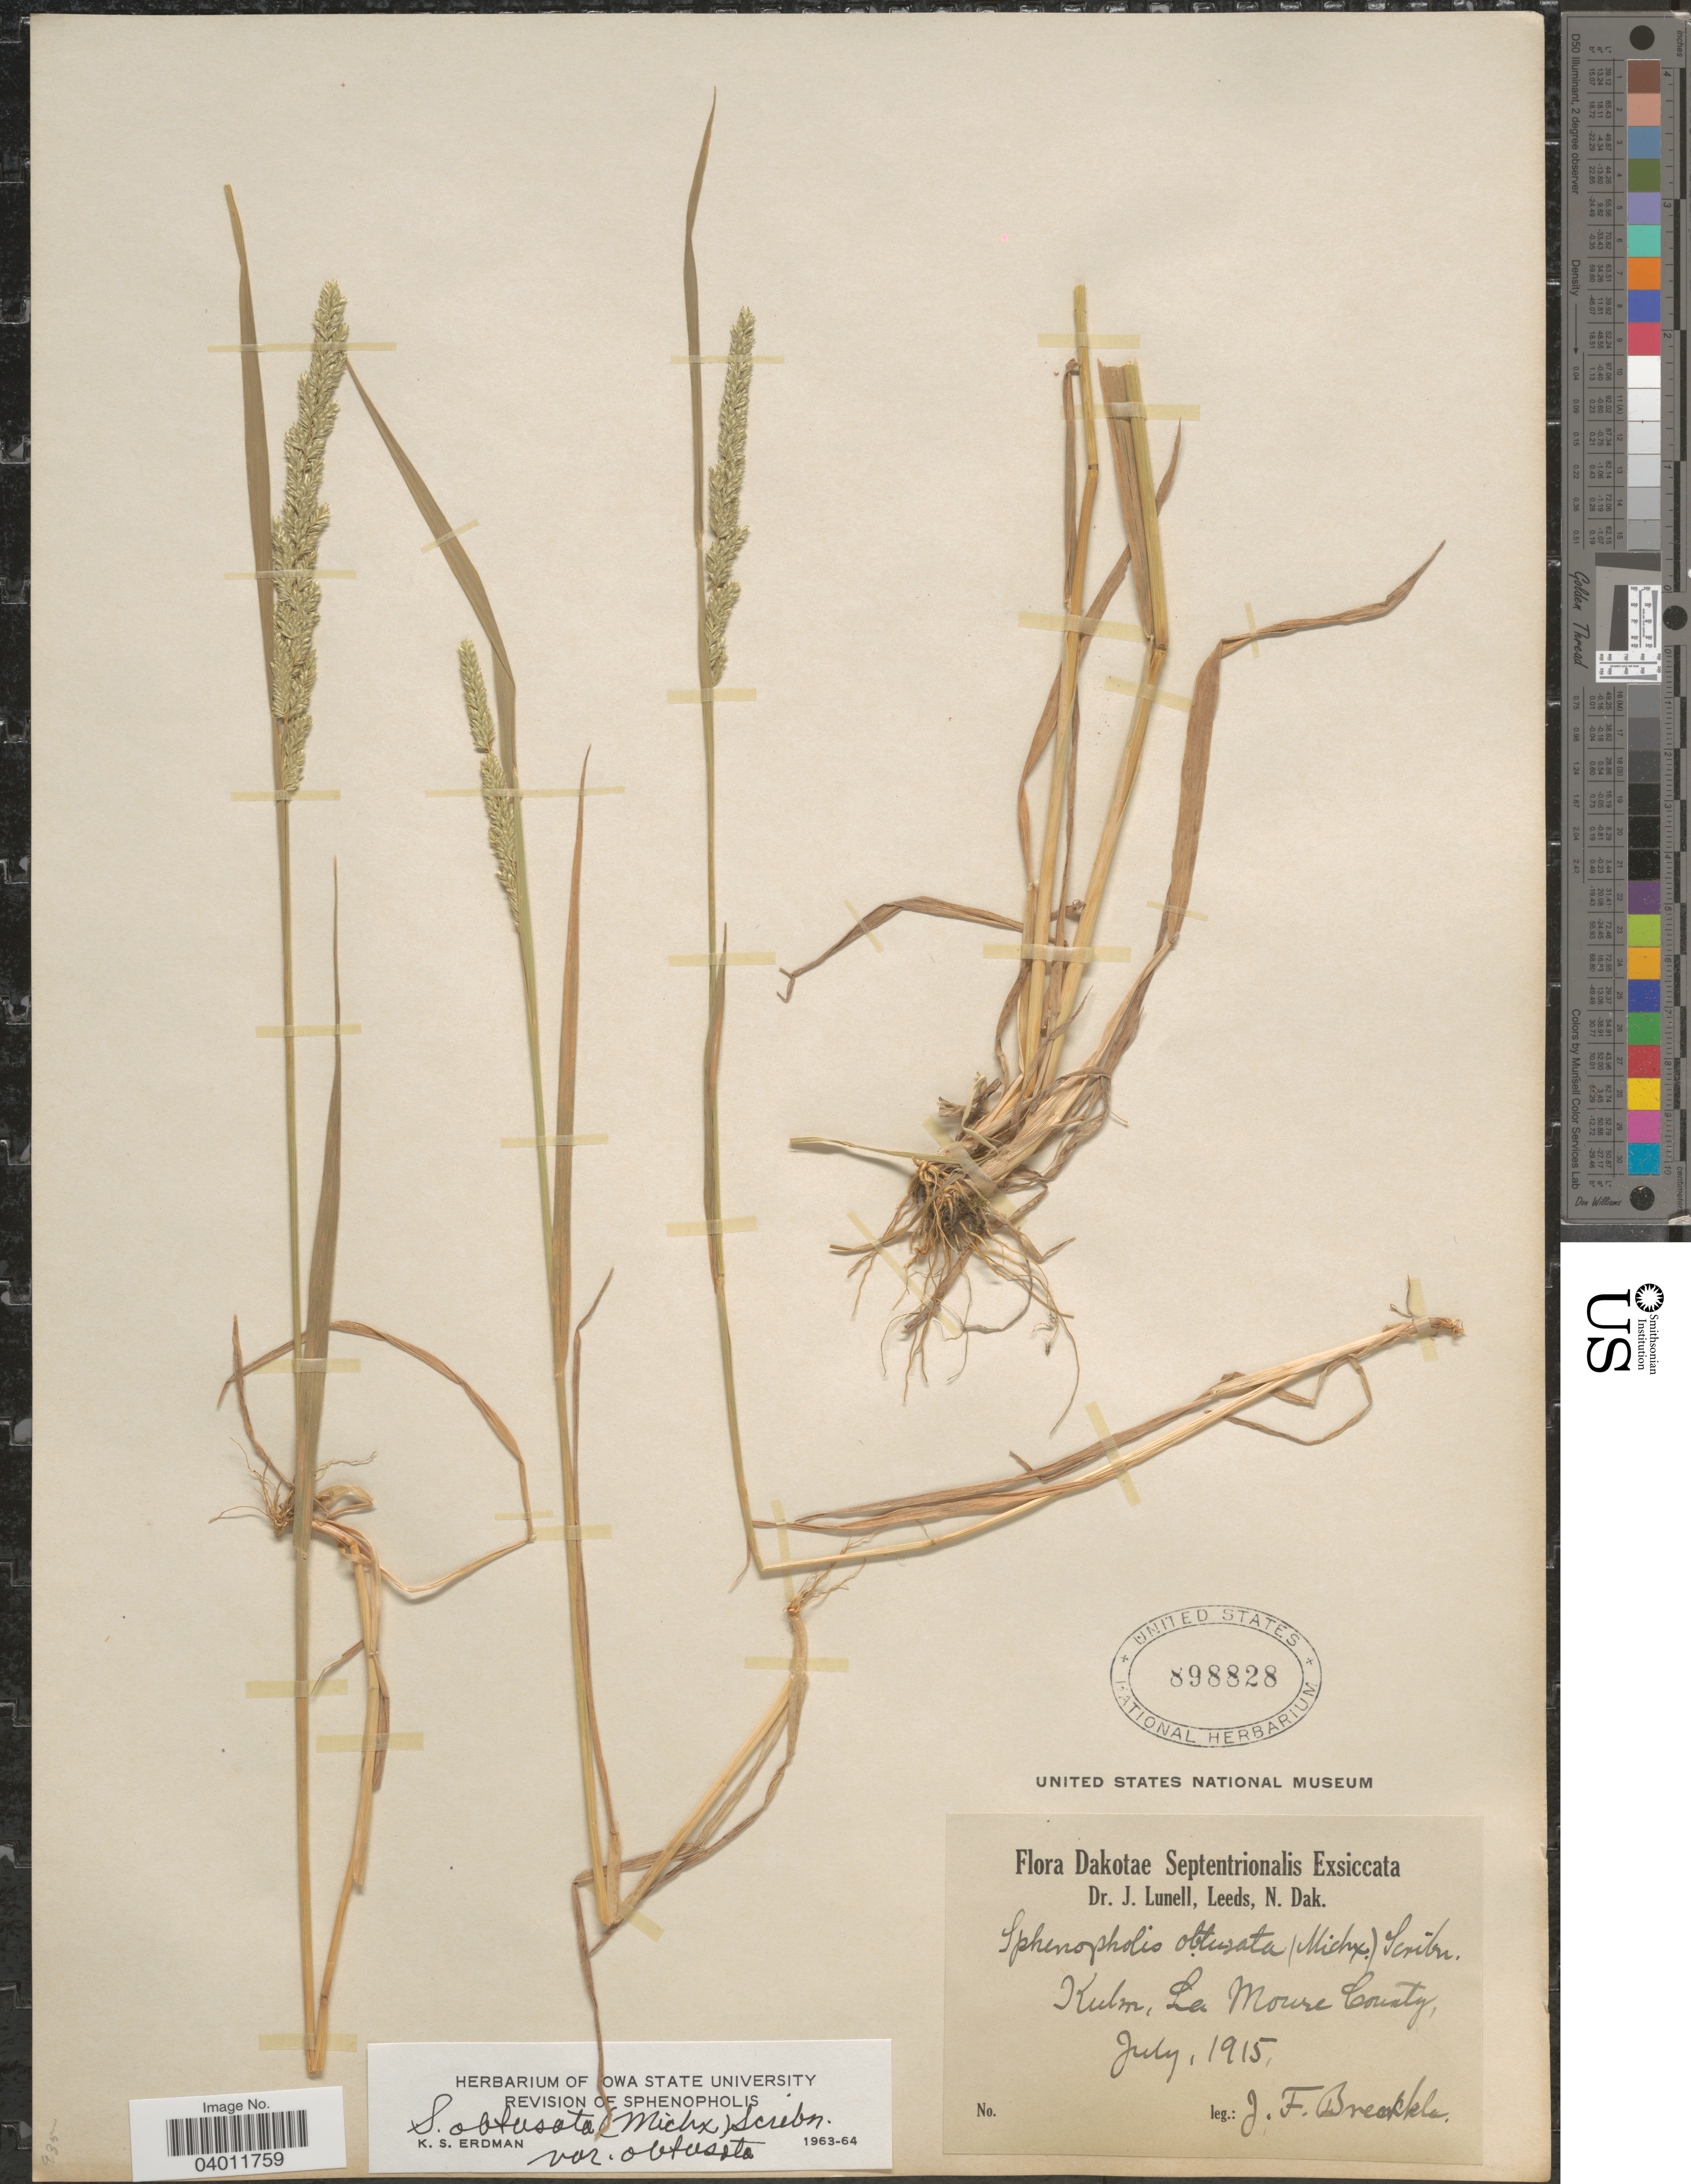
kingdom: Plantae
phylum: Tracheophyta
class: Liliopsida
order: Poales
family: Poaceae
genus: Sphenopholis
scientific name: Sphenopholis obtusata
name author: (Michx.) Scribn.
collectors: J. Brenckle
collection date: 1915-07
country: United States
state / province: North Dakota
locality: Dakotae Septentrionalis. Kulm, La Moure County.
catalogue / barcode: US 898828